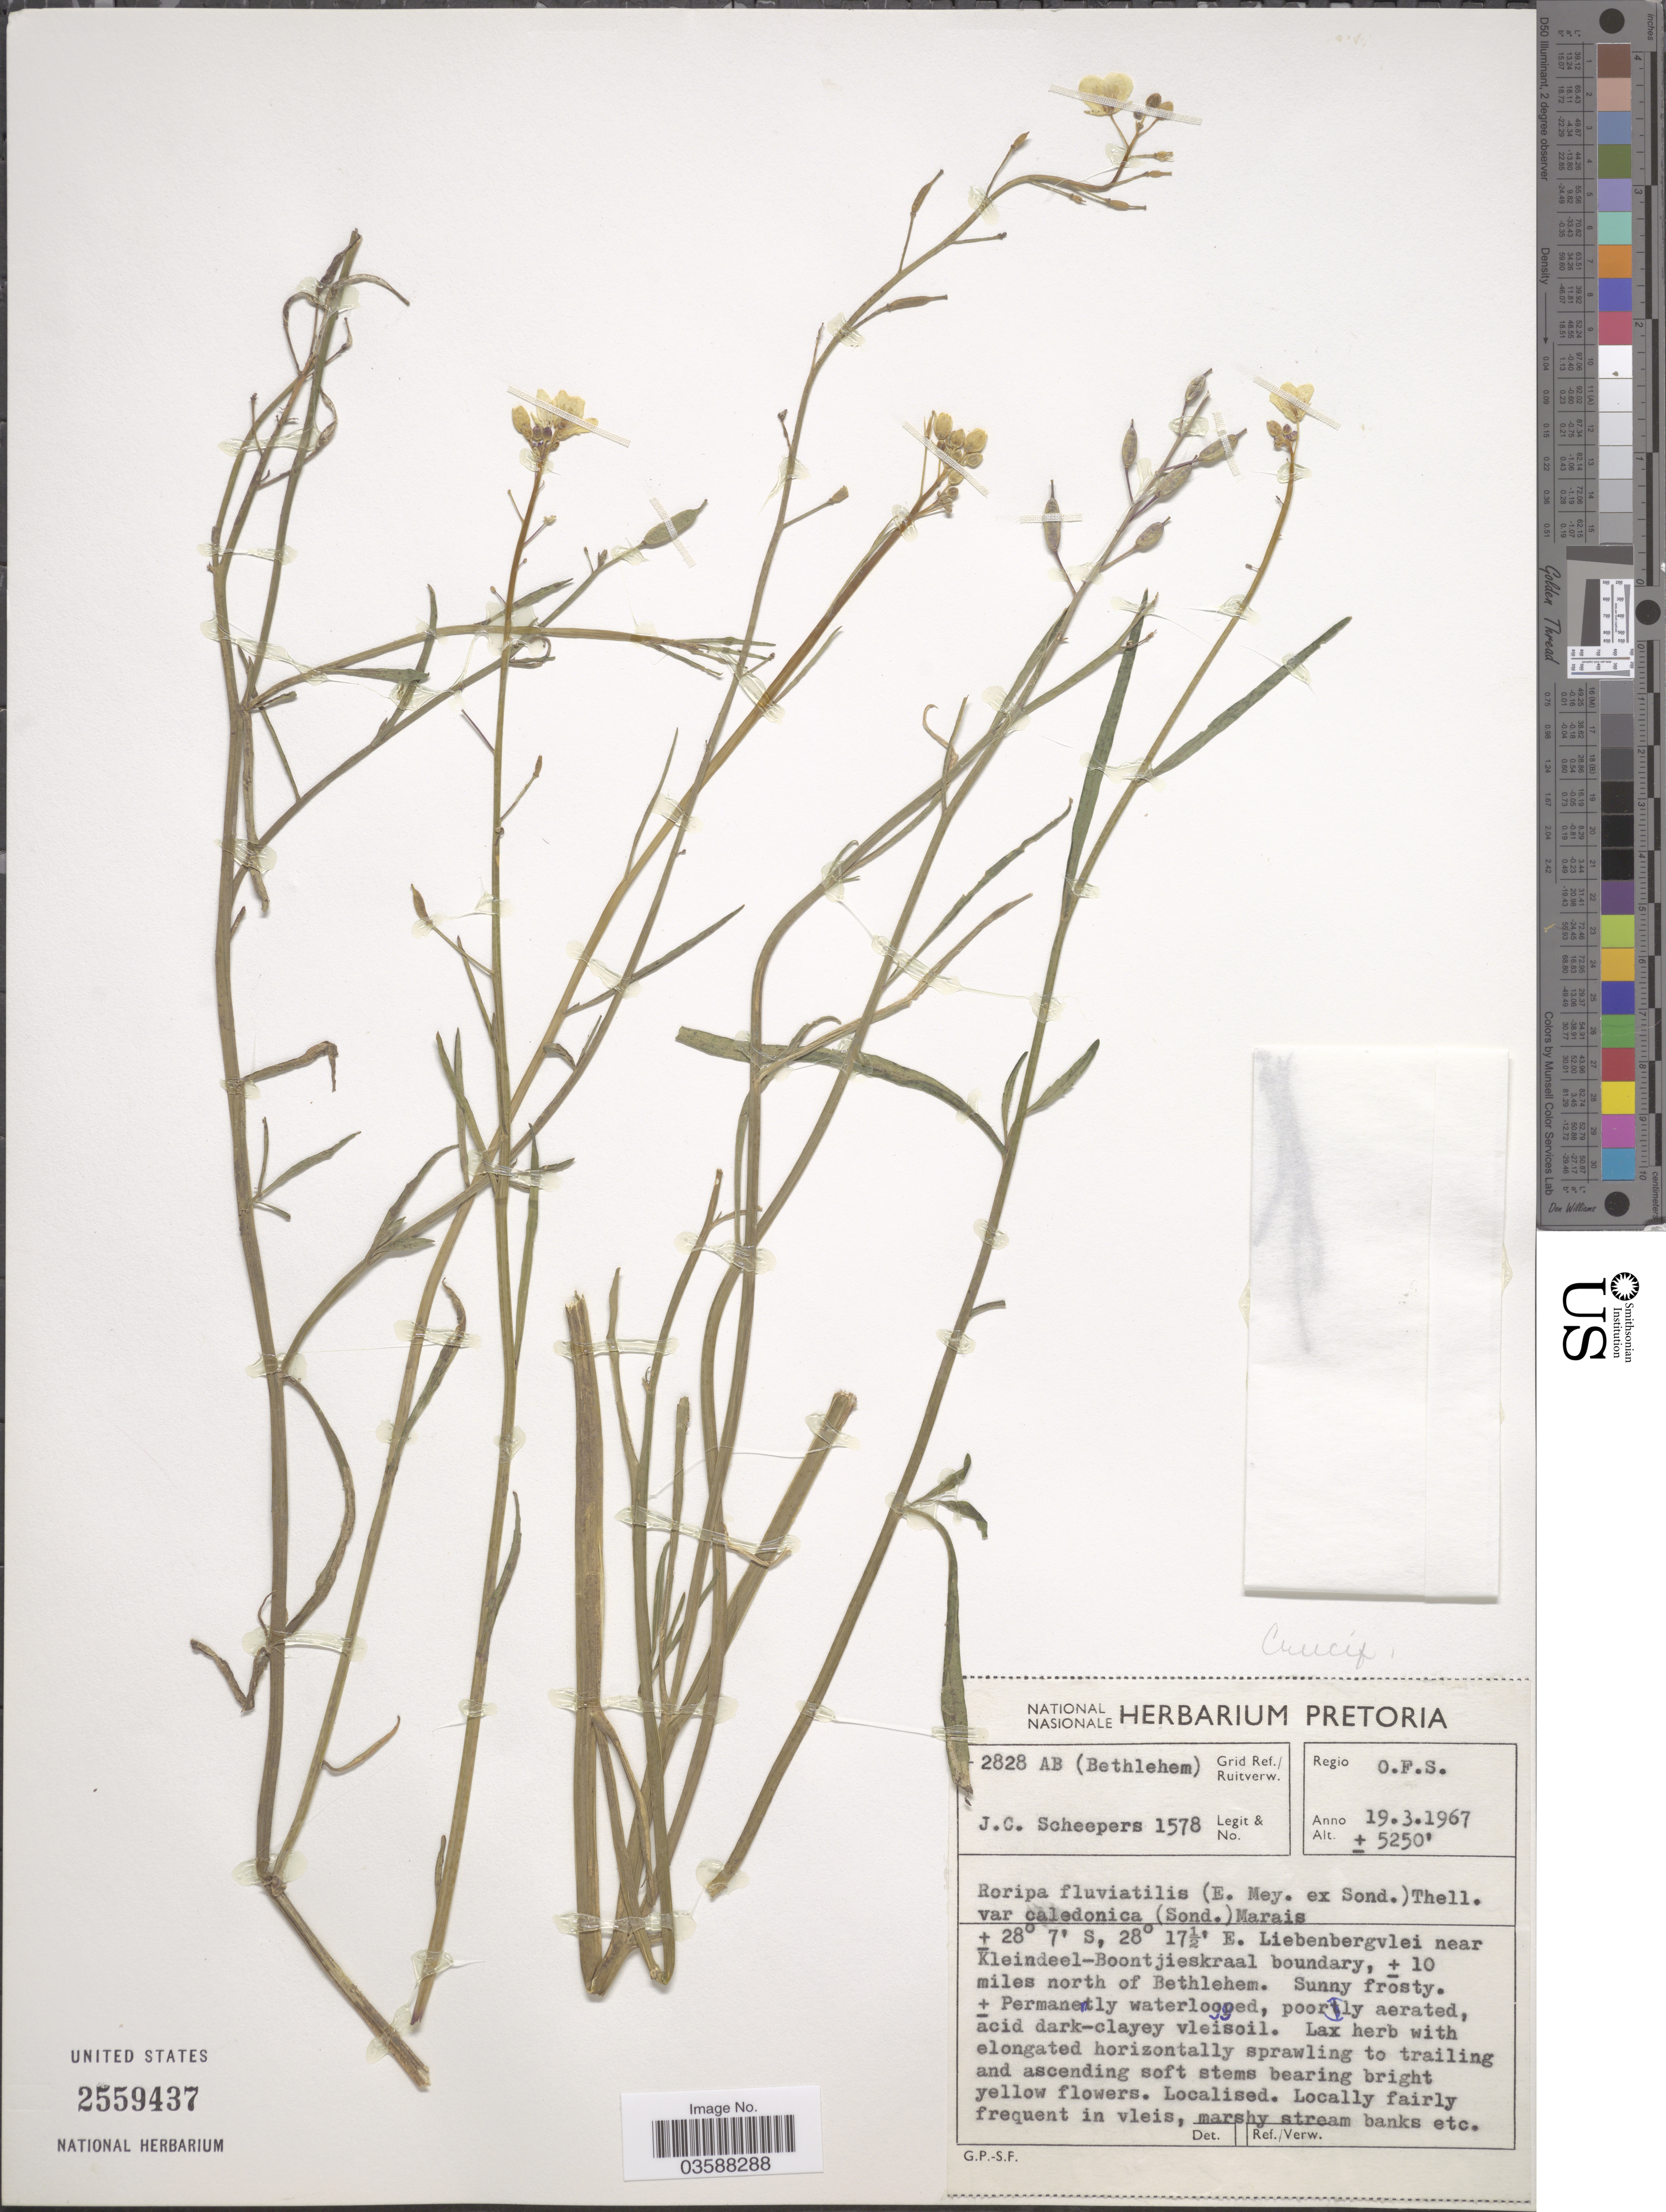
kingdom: Plantae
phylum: Tracheophyta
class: Magnoliopsida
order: Brassicales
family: Brassicaceae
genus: Rorippa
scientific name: Rorippa fluviatilis var. caledonica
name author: (Sond.) Marais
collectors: J. Scheepers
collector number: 1578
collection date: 1967-03-19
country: South Africa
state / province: Free State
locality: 2828 AB (Bethlehem). Regio O.F.S. Liebenbergvlei near Kleindeel-Boontjieskraal boundary, ± 10 miles north of Bethlehem.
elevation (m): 1600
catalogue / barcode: US 2559437